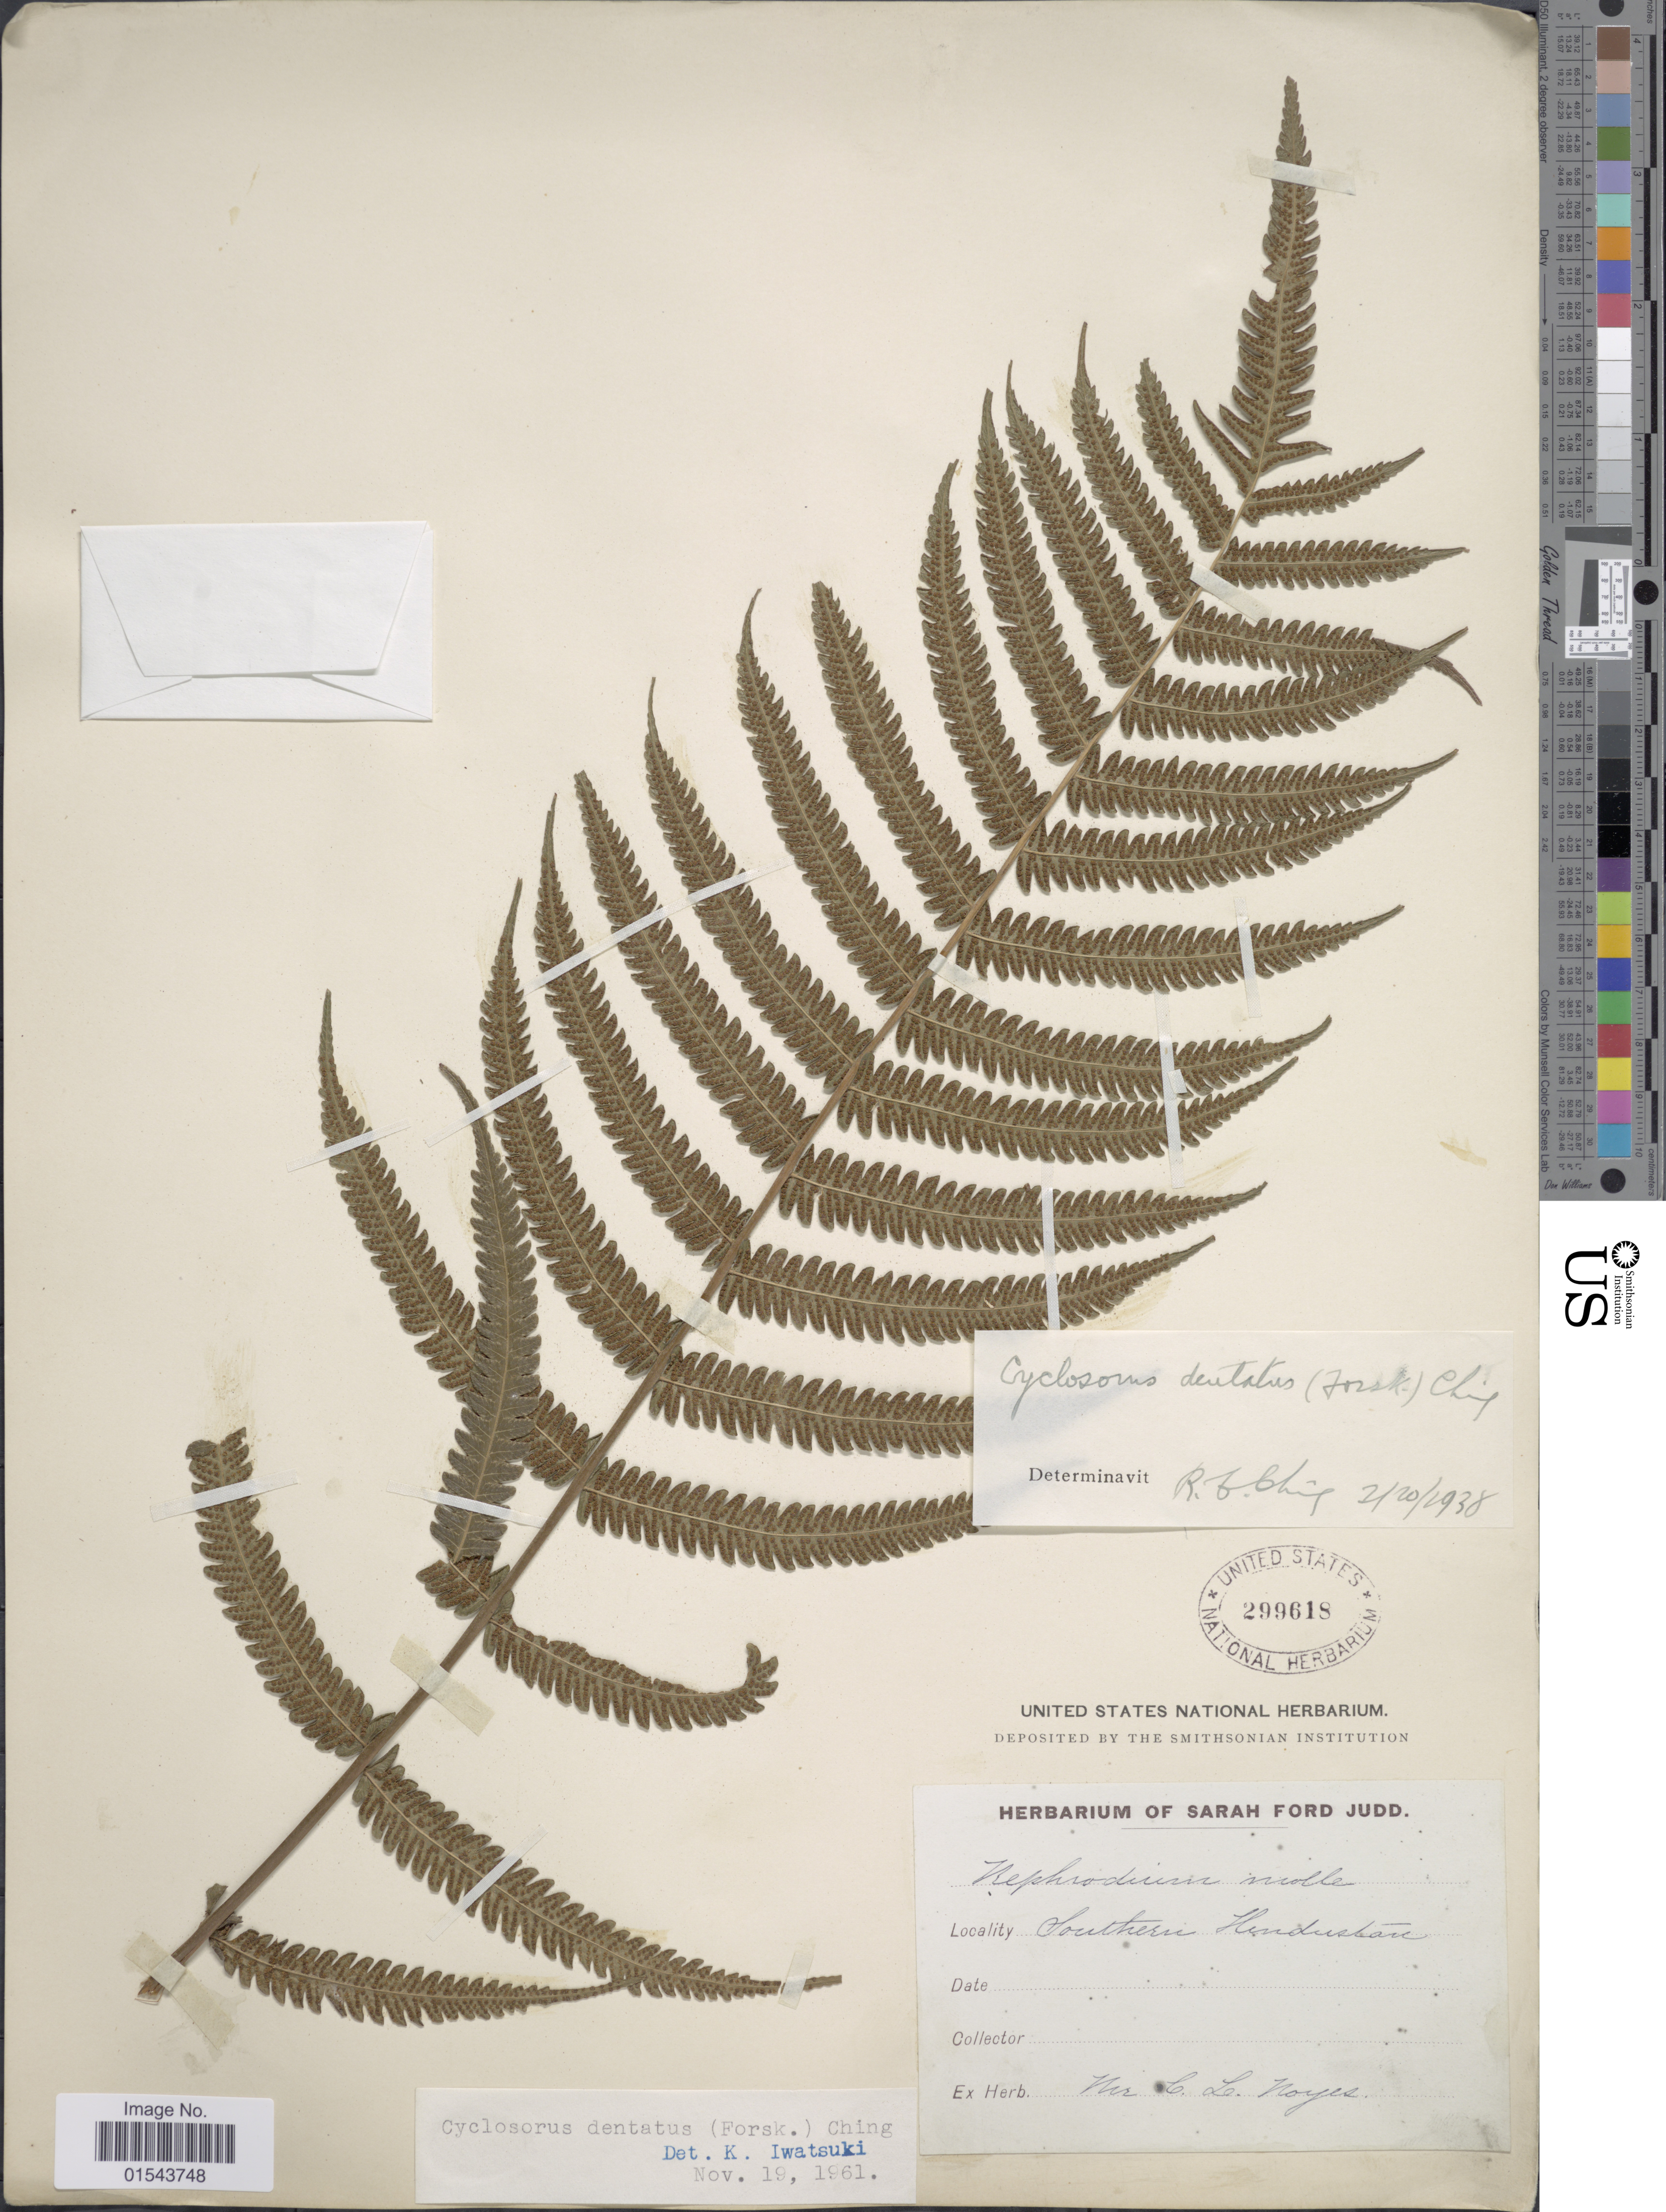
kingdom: Plantae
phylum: Tracheophyta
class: Polypodiopsida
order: Polypodiales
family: Thelypteridaceae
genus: Christella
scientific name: Christella dentata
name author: (Forssk.) Brownsey & Jermy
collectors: G. Hope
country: India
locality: Southern Hindustan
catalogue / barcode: US 299618